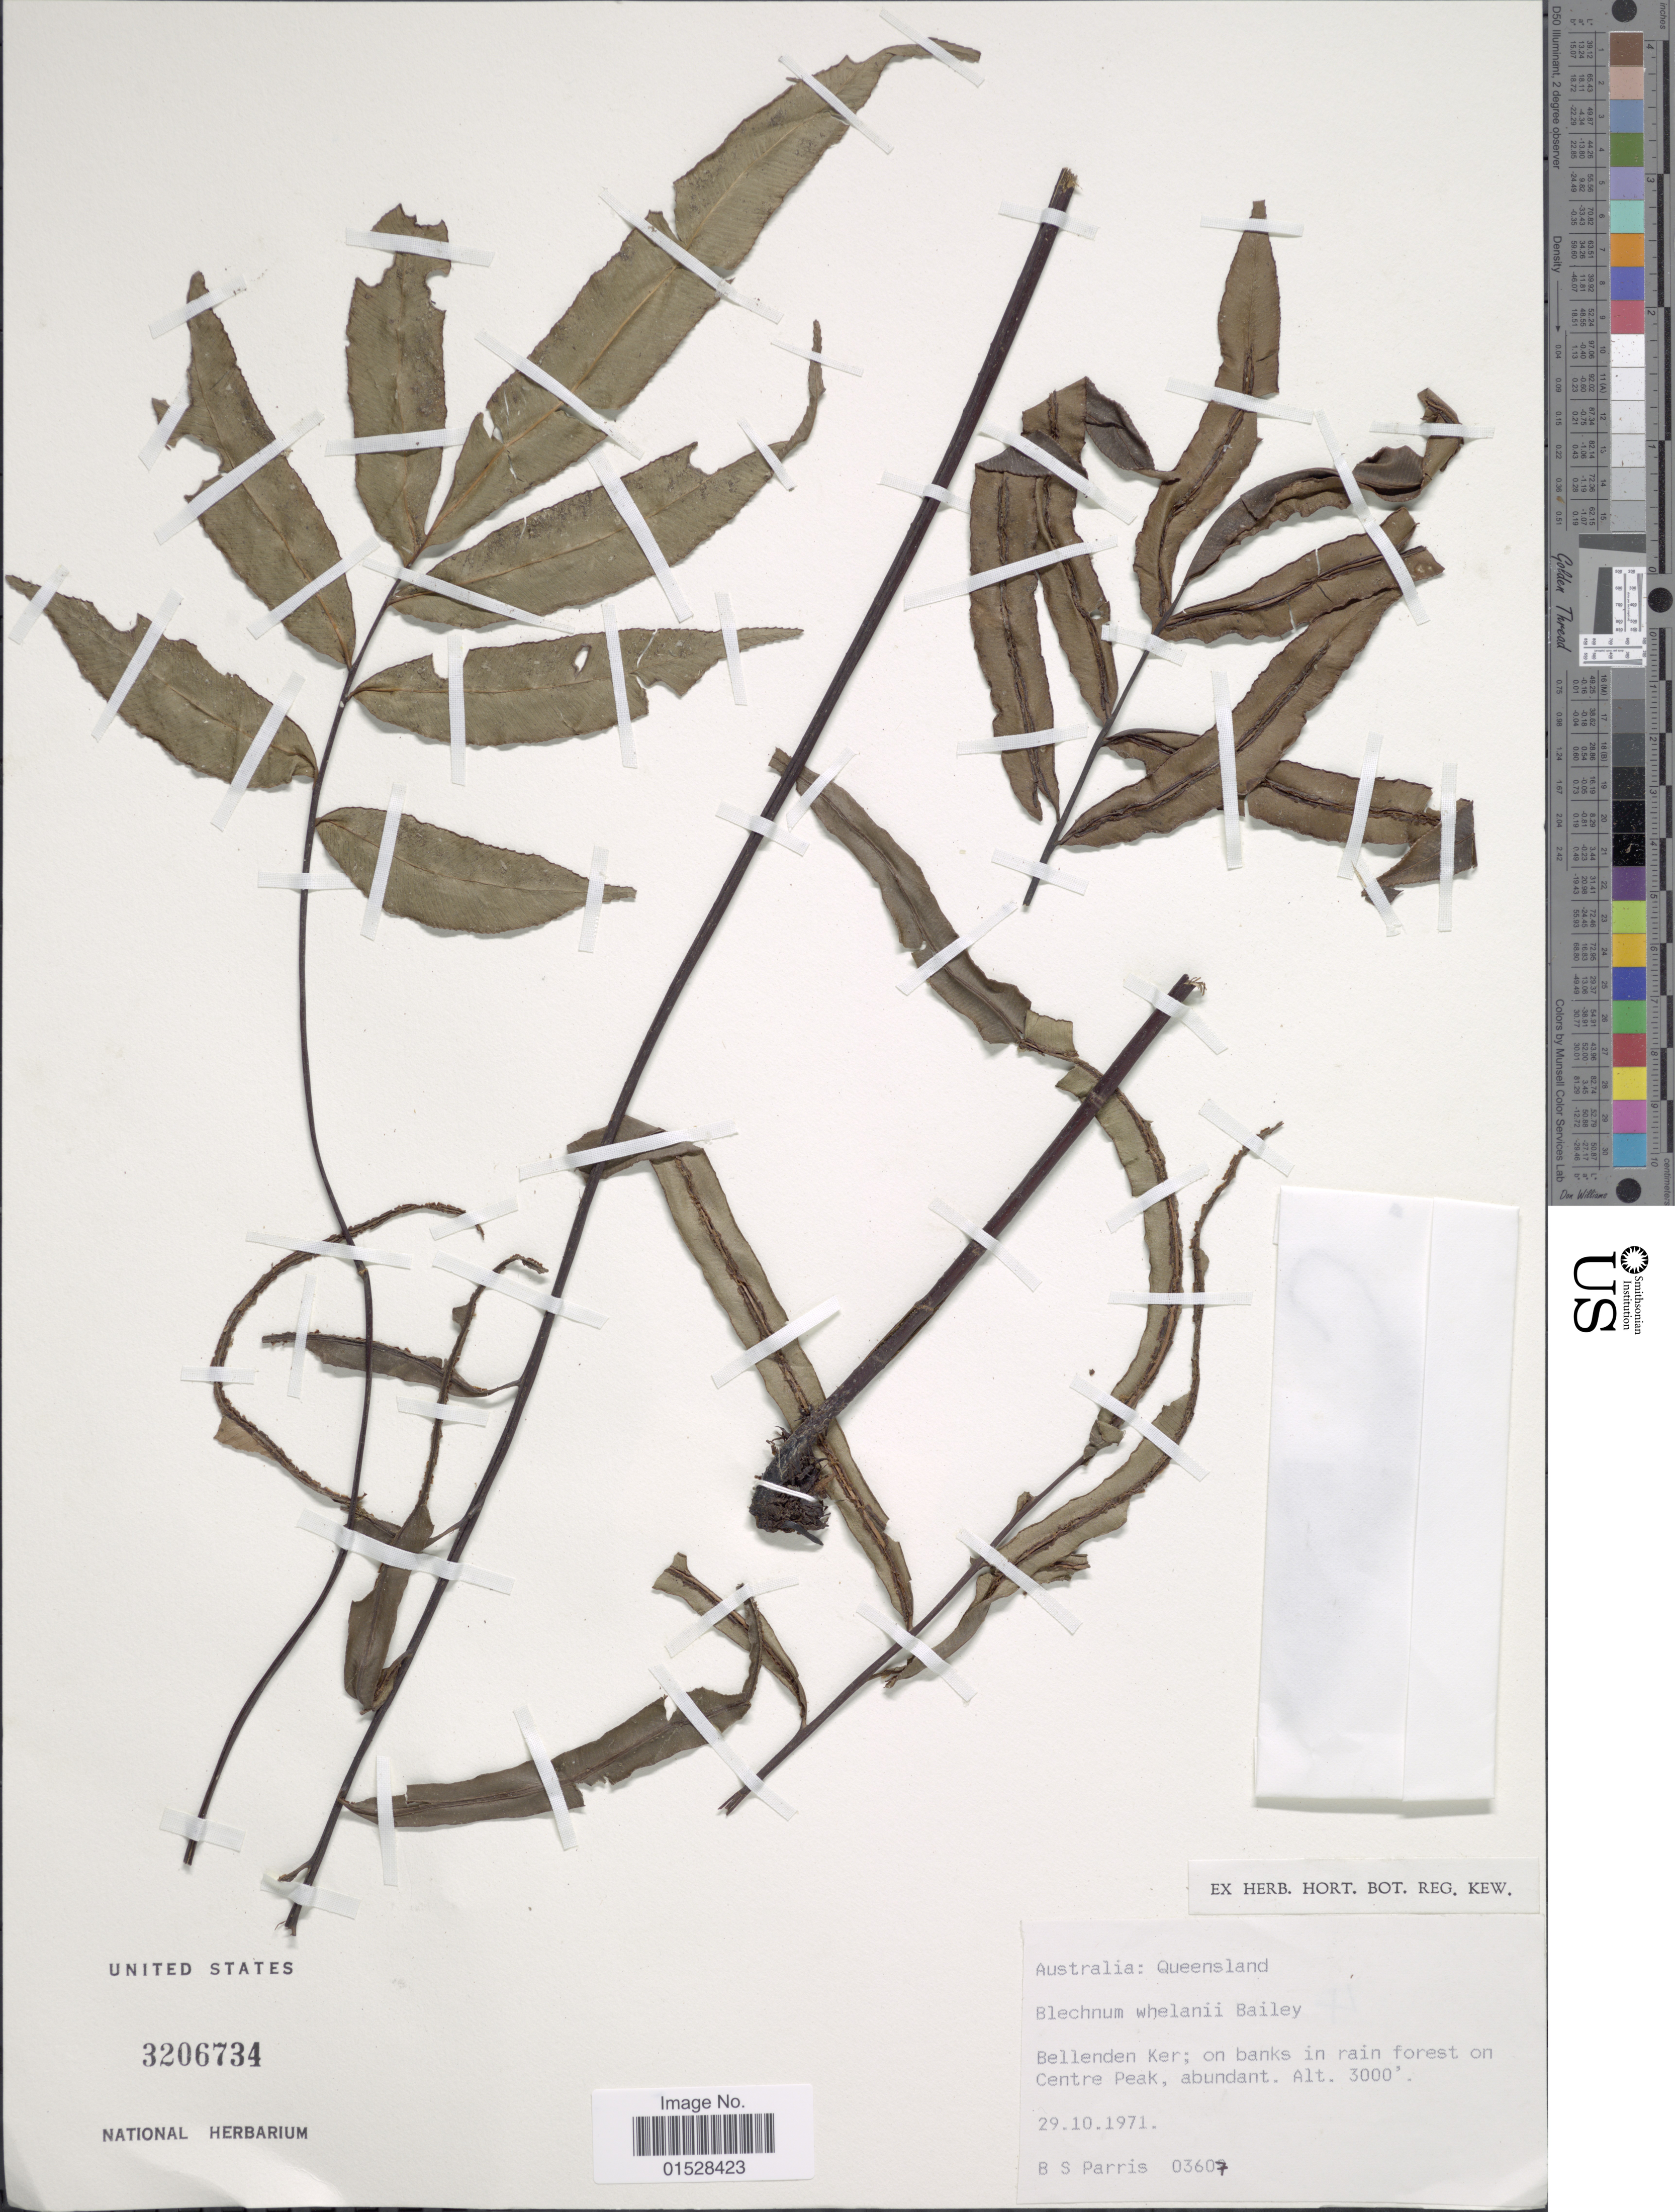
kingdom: Plantae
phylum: Tracheophyta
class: Polypodiopsida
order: Polypodiales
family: Blechnaceae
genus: Blechnum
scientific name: Blechnum whelanii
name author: F.M. Bailey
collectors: B. S. Parris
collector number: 03607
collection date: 1971-10-29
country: Australia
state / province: Queensland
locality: Bellenden Ker; on banks in rain forest on Centre Peak.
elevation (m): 914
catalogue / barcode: US 3206734